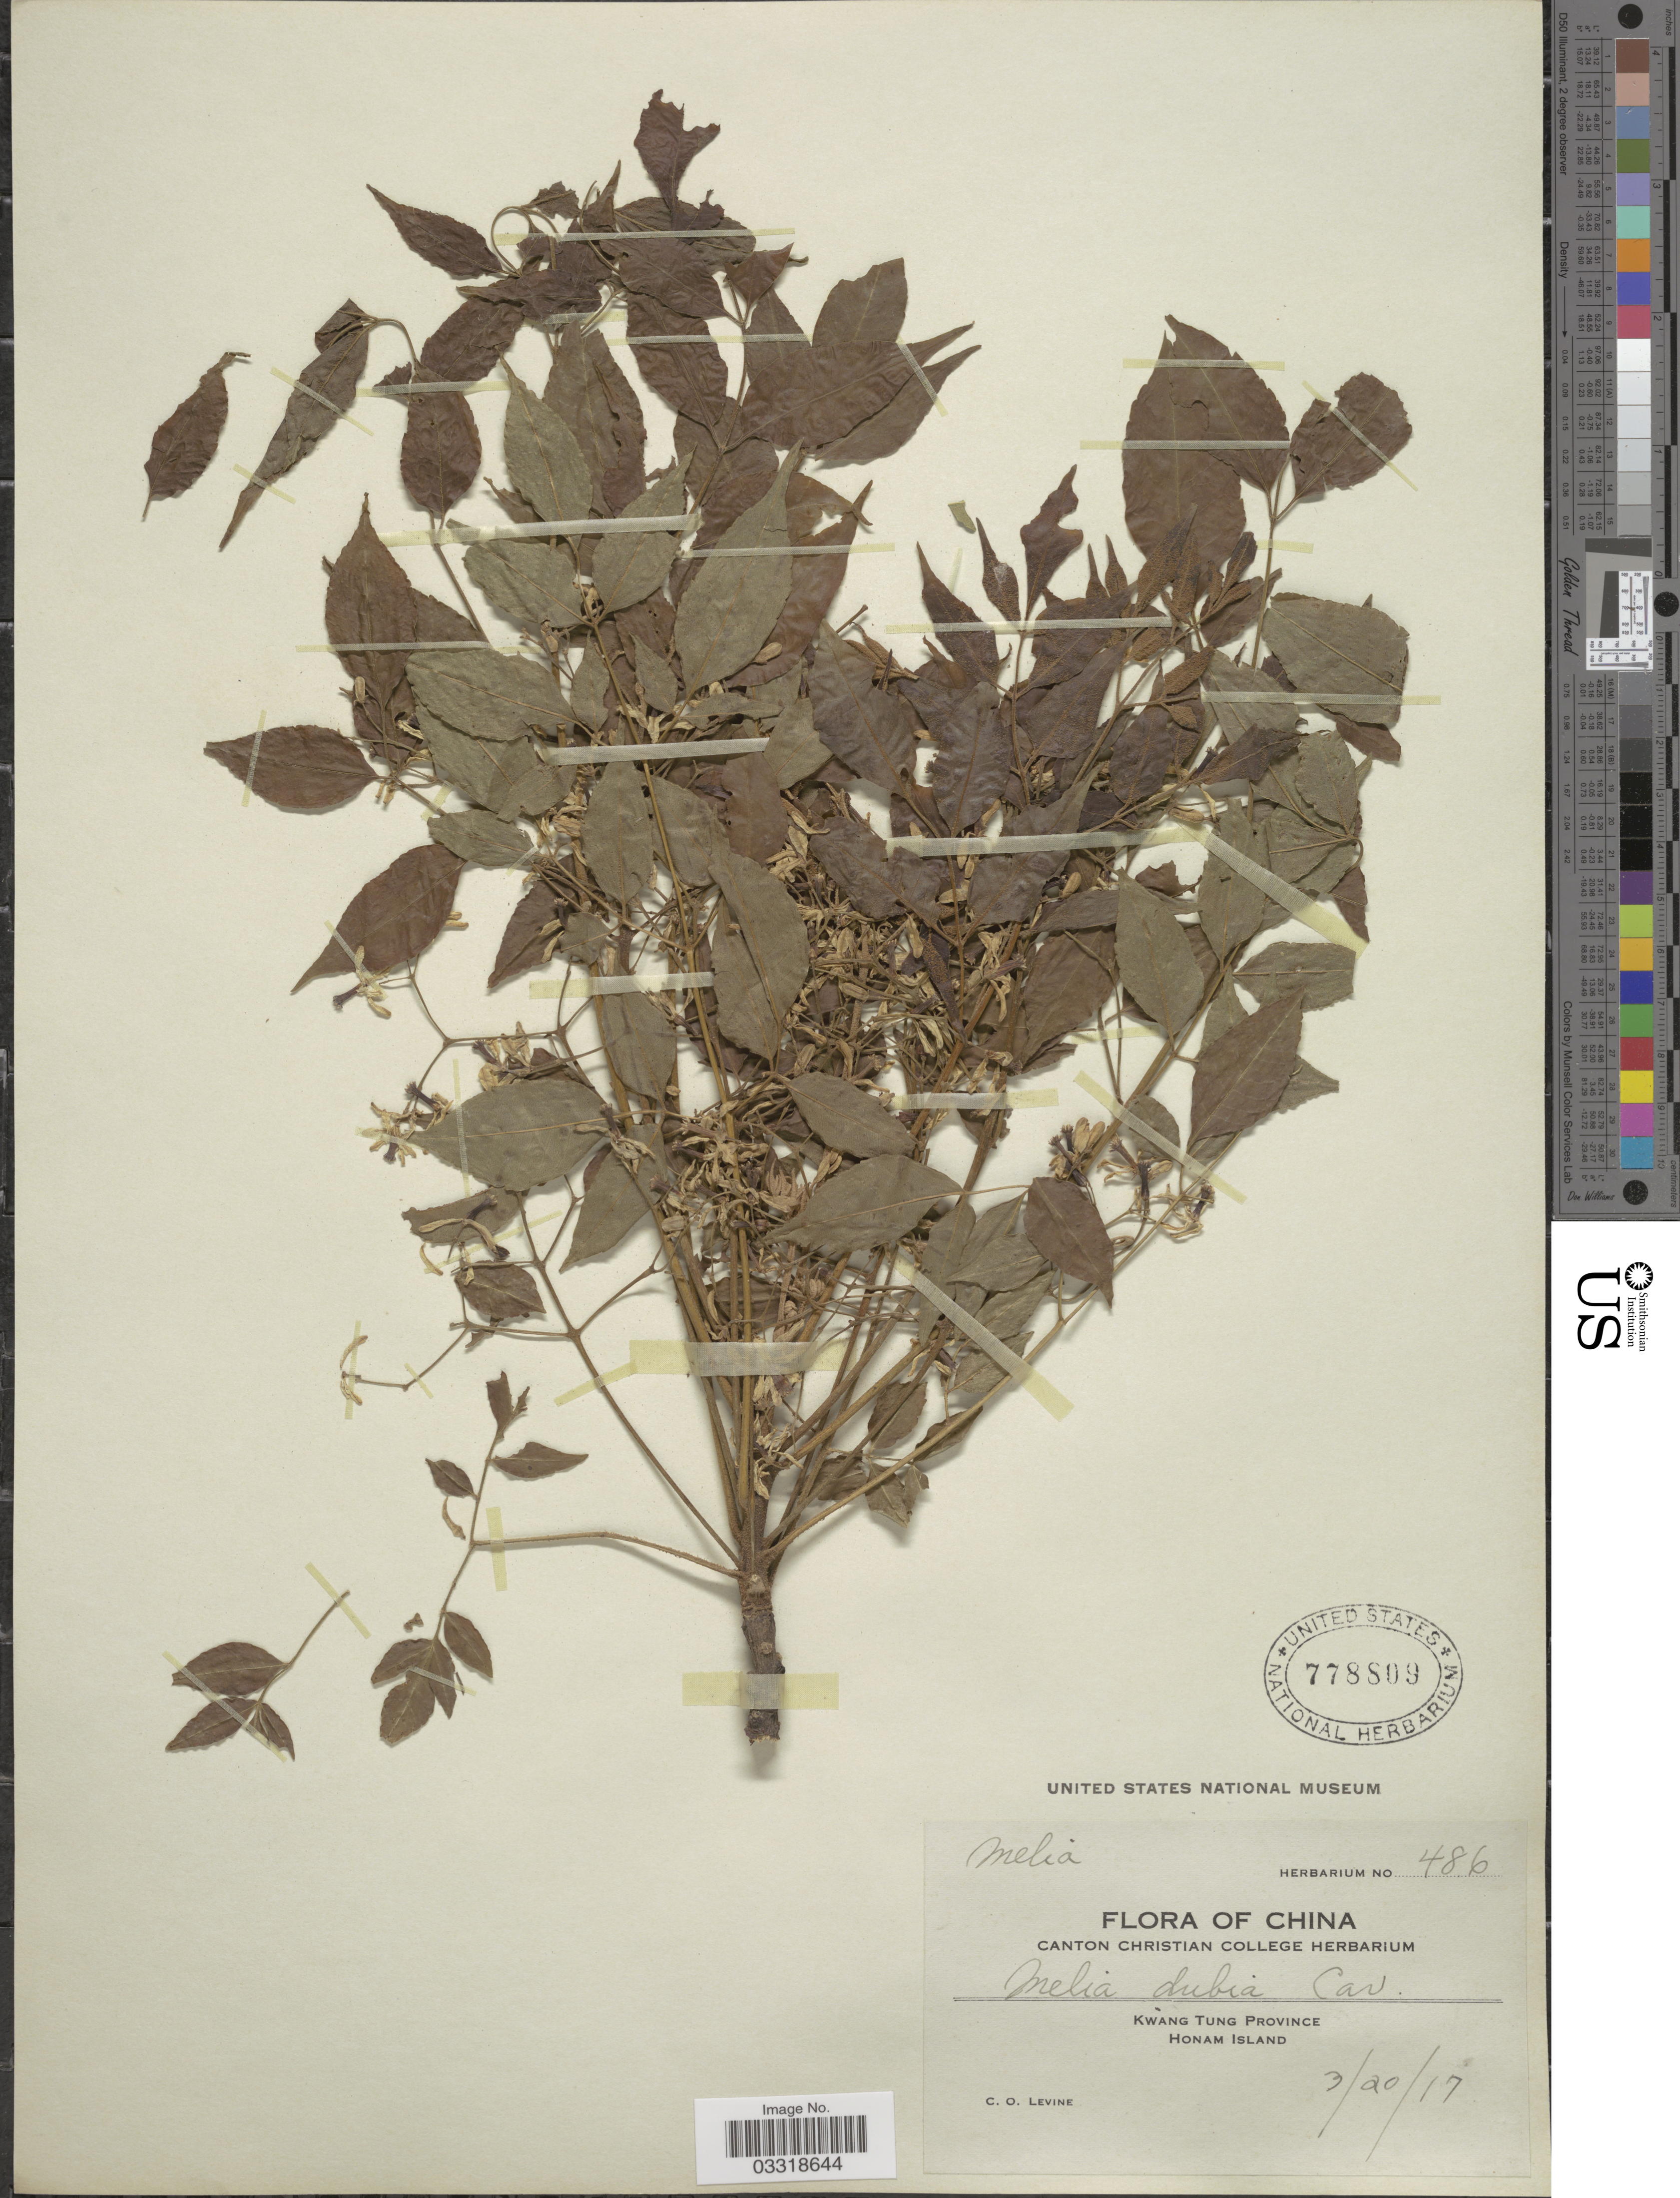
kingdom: Plantae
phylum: Tracheophyta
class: Magnoliopsida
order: Sapindales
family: Meliaceae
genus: Melia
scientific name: Melia dubia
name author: Cav.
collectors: C. O. Levine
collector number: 486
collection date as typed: Transcribed d/m/y: 20/3/17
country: China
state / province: Guangdong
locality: Kwang Tung Province. Honam Island.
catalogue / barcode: US 778809